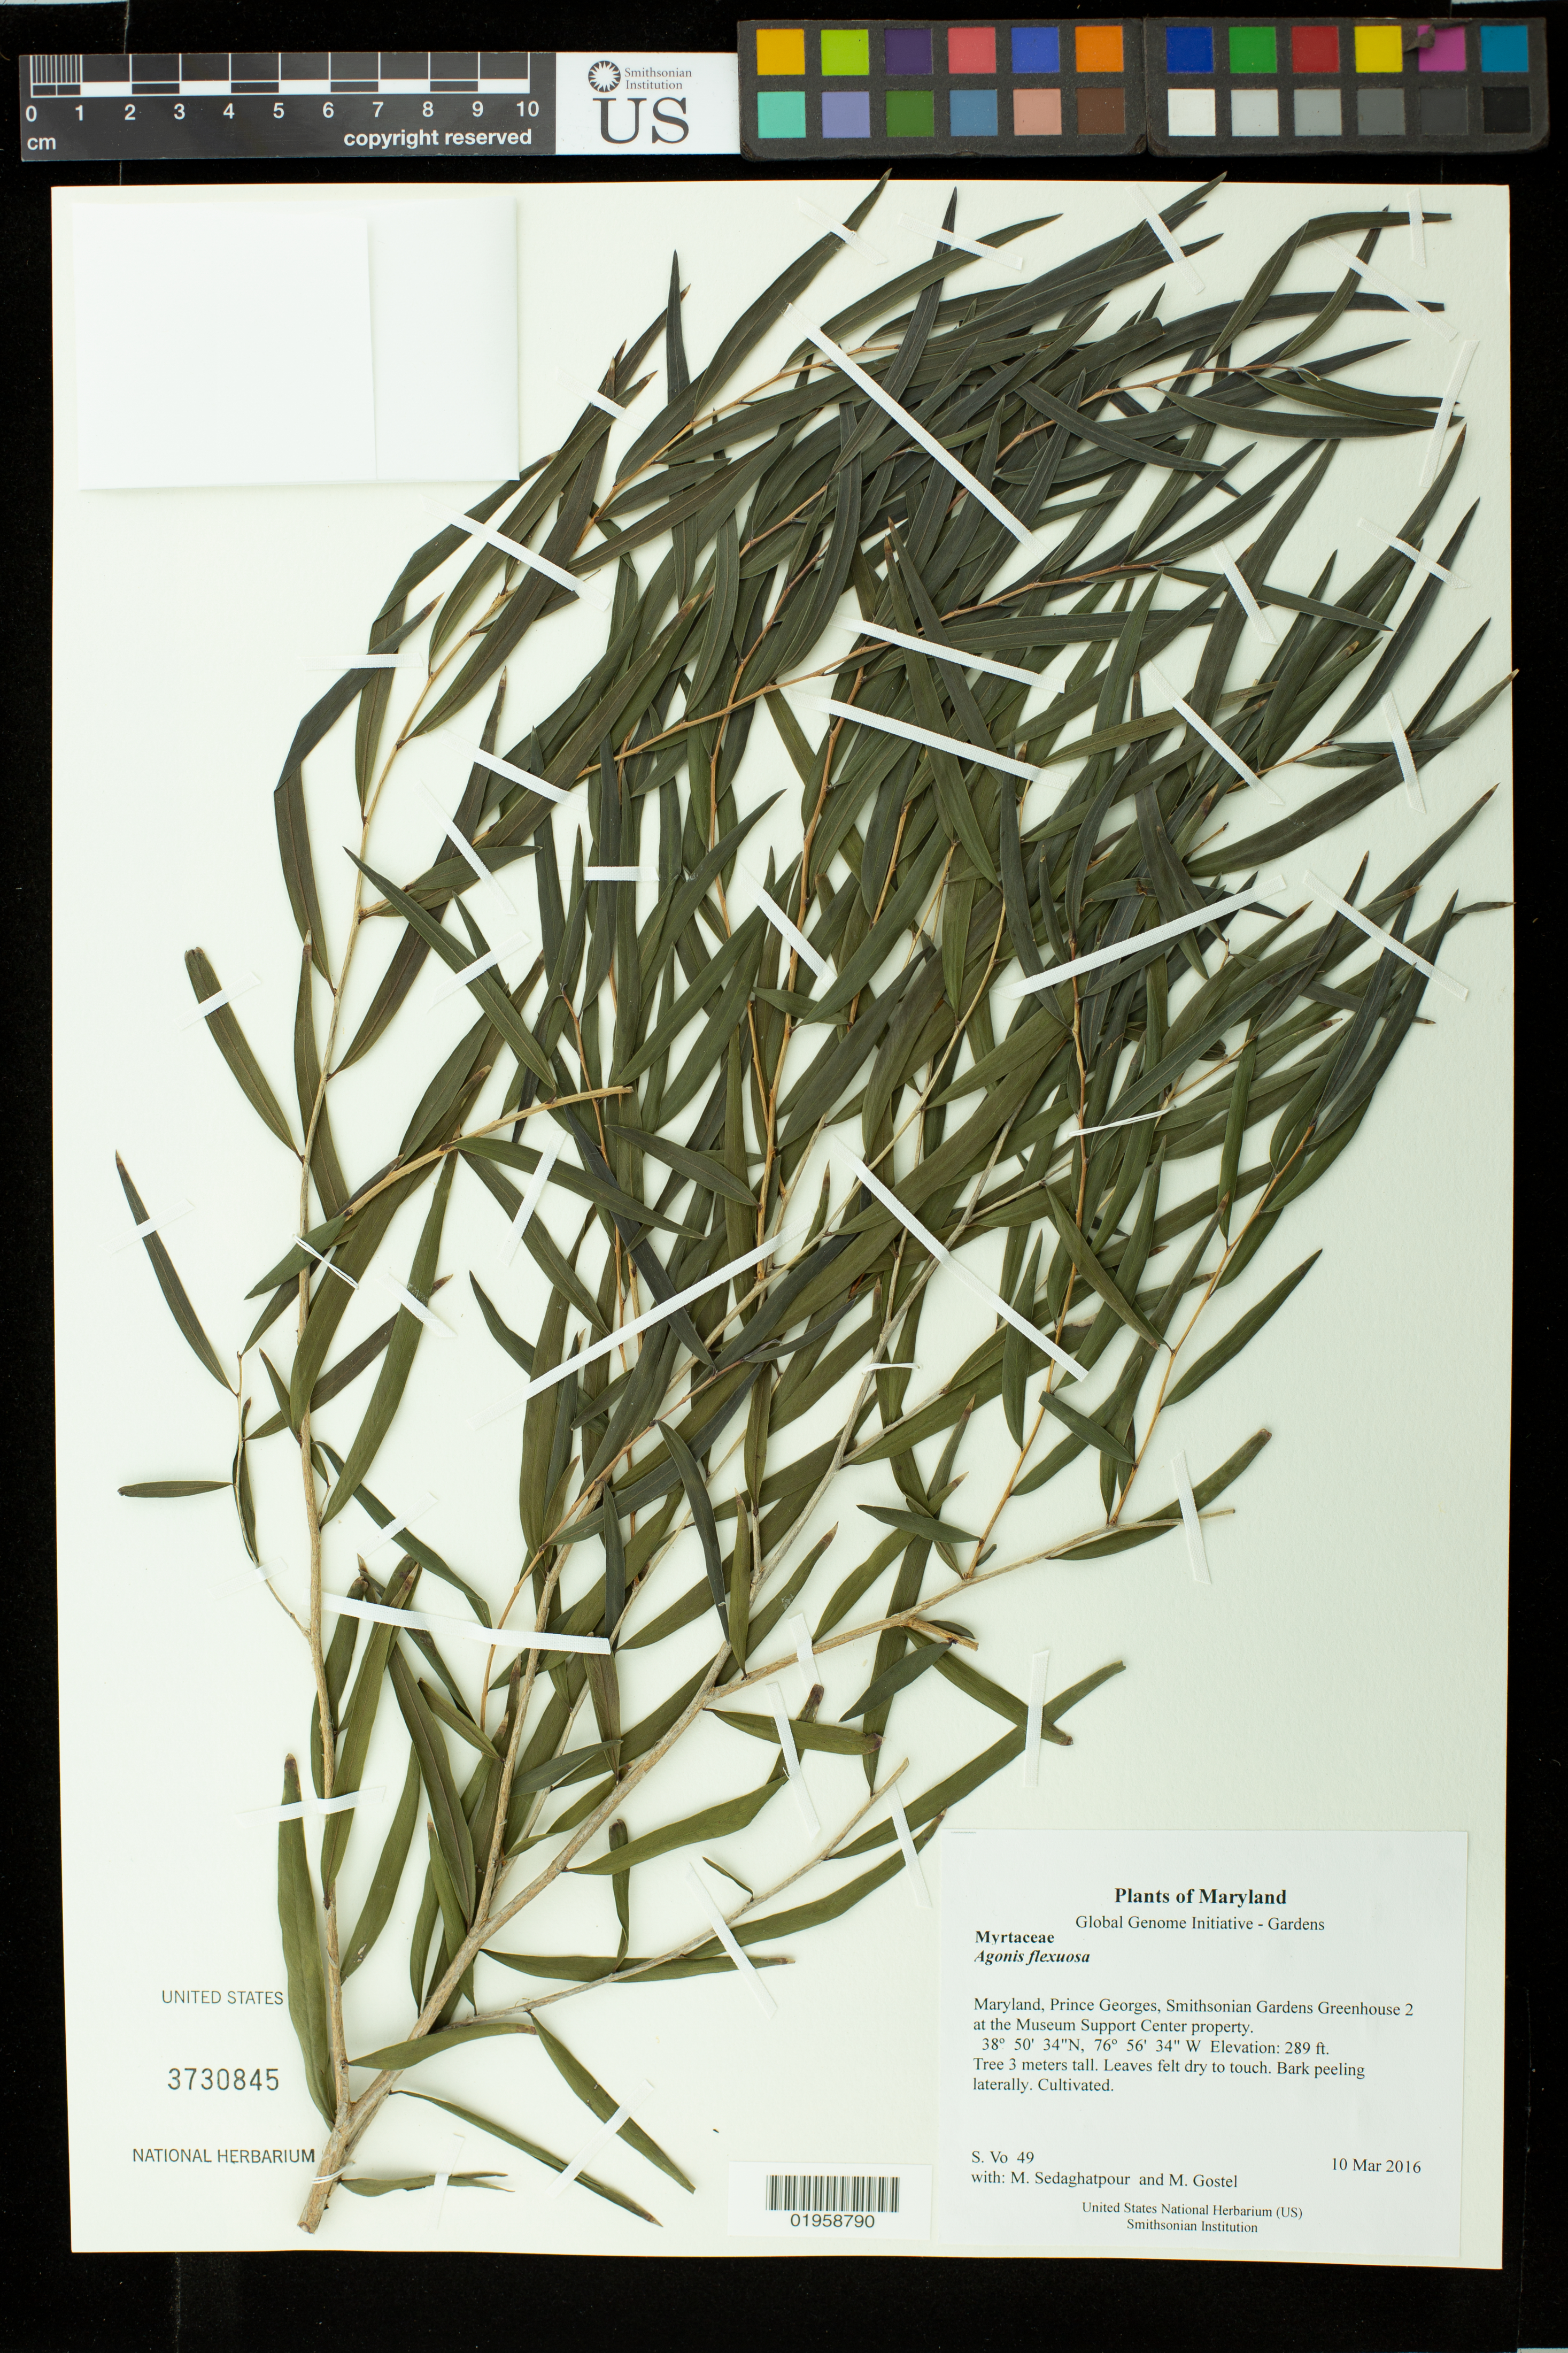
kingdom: Plantae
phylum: Tracheophyta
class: Magnoliopsida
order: Myrtales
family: Myrtaceae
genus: Agonis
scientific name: Agonis flexuosa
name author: (Willd.) Sweet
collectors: S. Vo, M. Sedaghatpour & M. R. Gostel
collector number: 49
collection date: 2016-03-10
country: United States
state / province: Maryland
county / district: Prince George's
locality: Smithsonian Gardens Greenhouse 2 at the Museum Support Center property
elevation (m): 88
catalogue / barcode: US 3730845